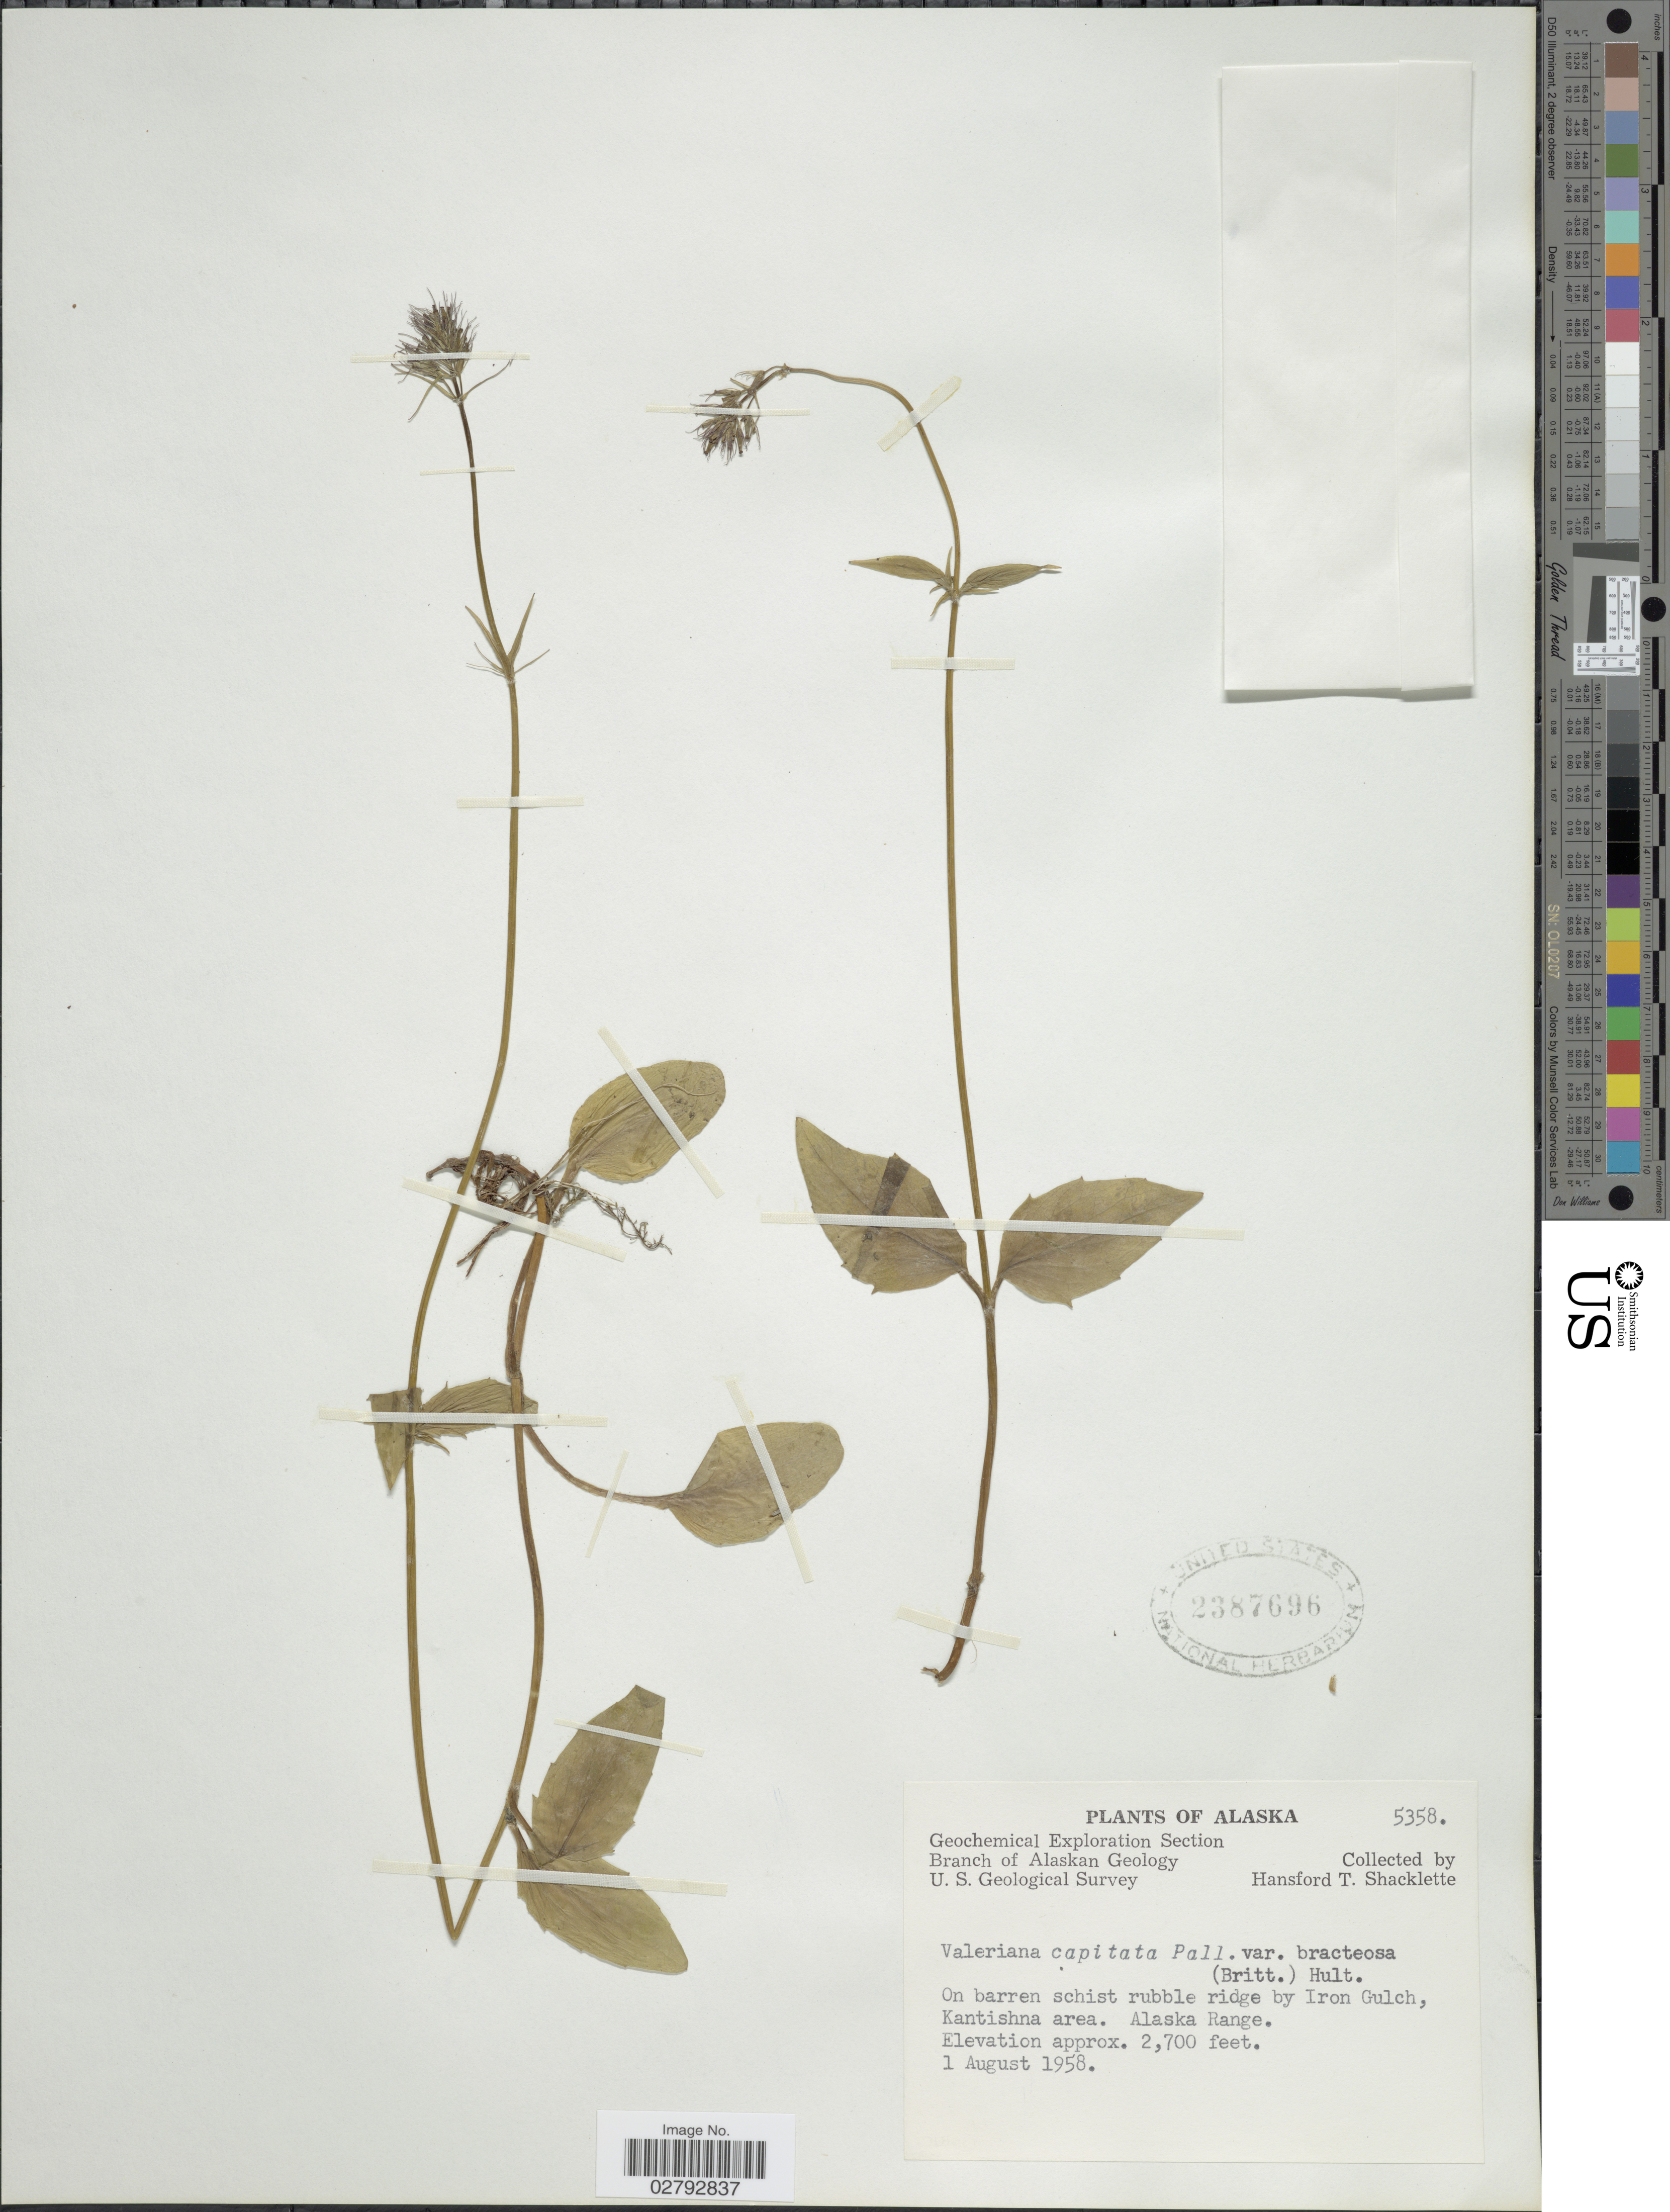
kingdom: Plantae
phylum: Tracheophyta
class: Magnoliopsida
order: Dipsacales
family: Caprifoliaceae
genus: Valeriana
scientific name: Valeriana capitata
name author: Link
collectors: H. Shacklette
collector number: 5358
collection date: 1958-08-01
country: United States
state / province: Alaska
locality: On barren schist rubble ridge by Iron Gulch, Kantishna area. Alaska Range.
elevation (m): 823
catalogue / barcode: US 2387696